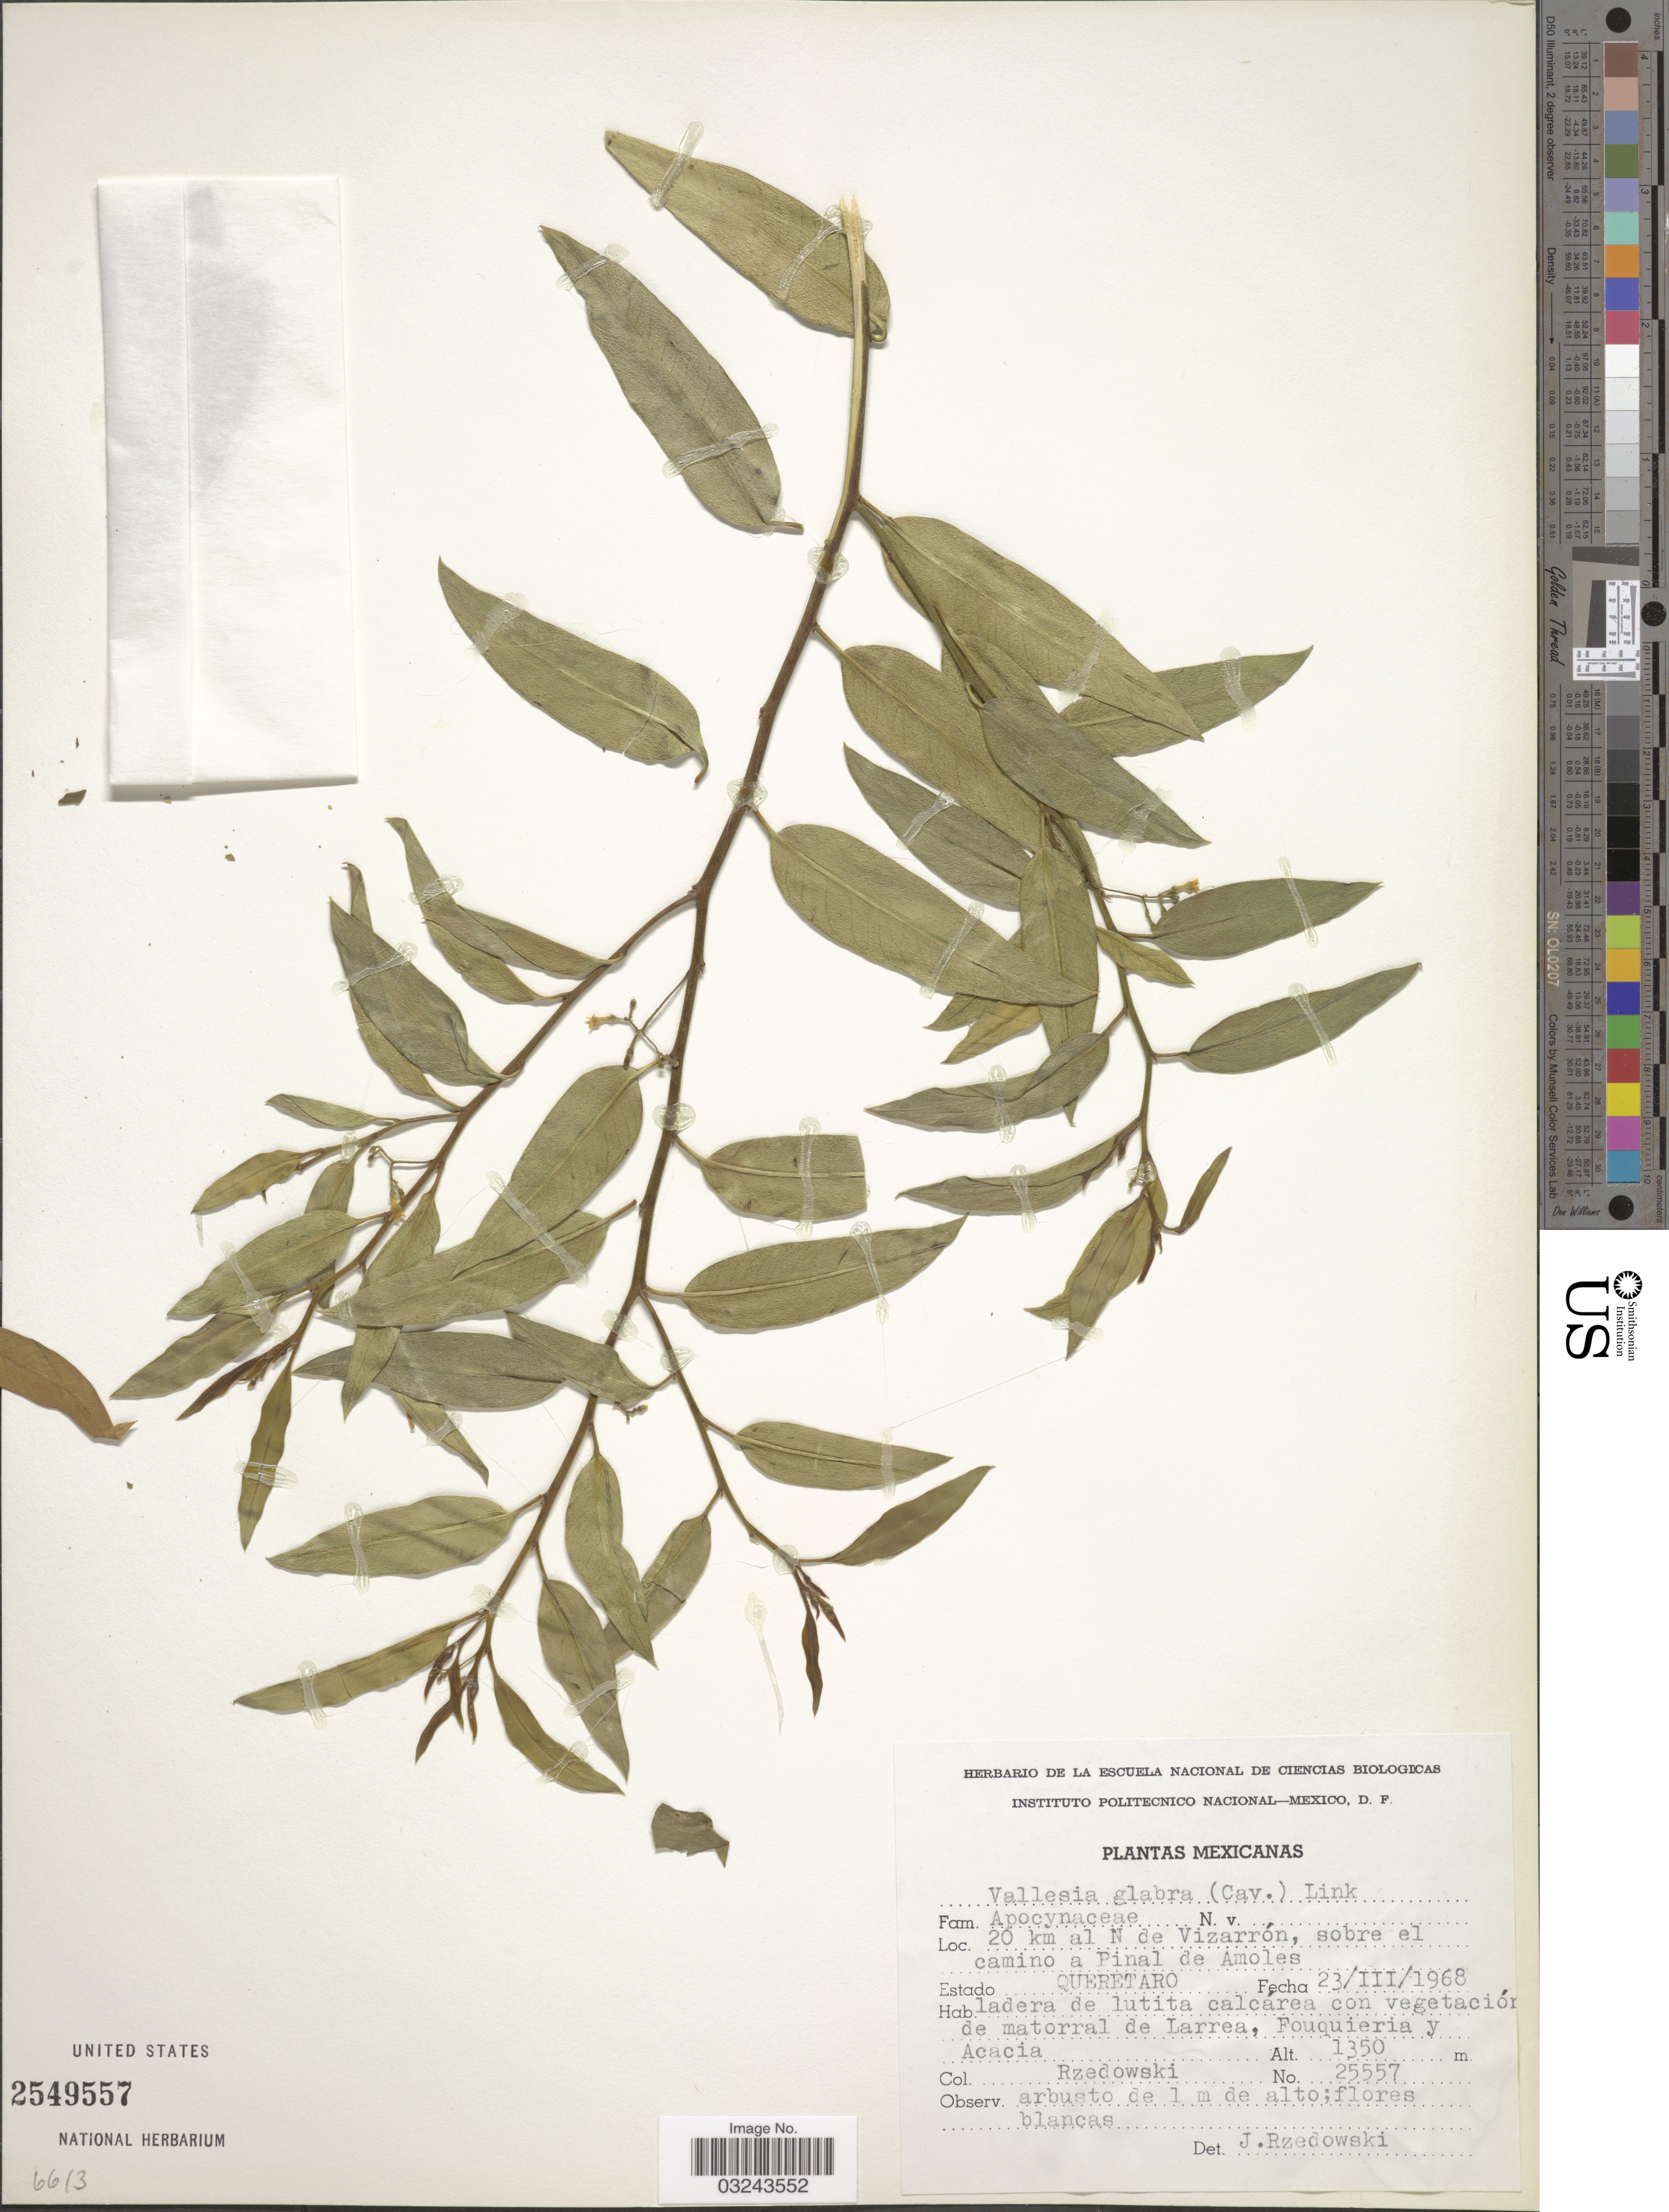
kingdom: Plantae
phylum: Tracheophyta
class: Magnoliopsida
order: Gentianales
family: Apocynaceae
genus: Vallesia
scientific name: Vallesia glabra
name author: (Cav.) Link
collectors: Rzedowski, --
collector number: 25557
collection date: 1968-03-23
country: Mexico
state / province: Querétaro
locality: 20 km al N de Vizarrón, sobre el camino a Pinal de Amoles.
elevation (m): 1350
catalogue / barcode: US 2549557